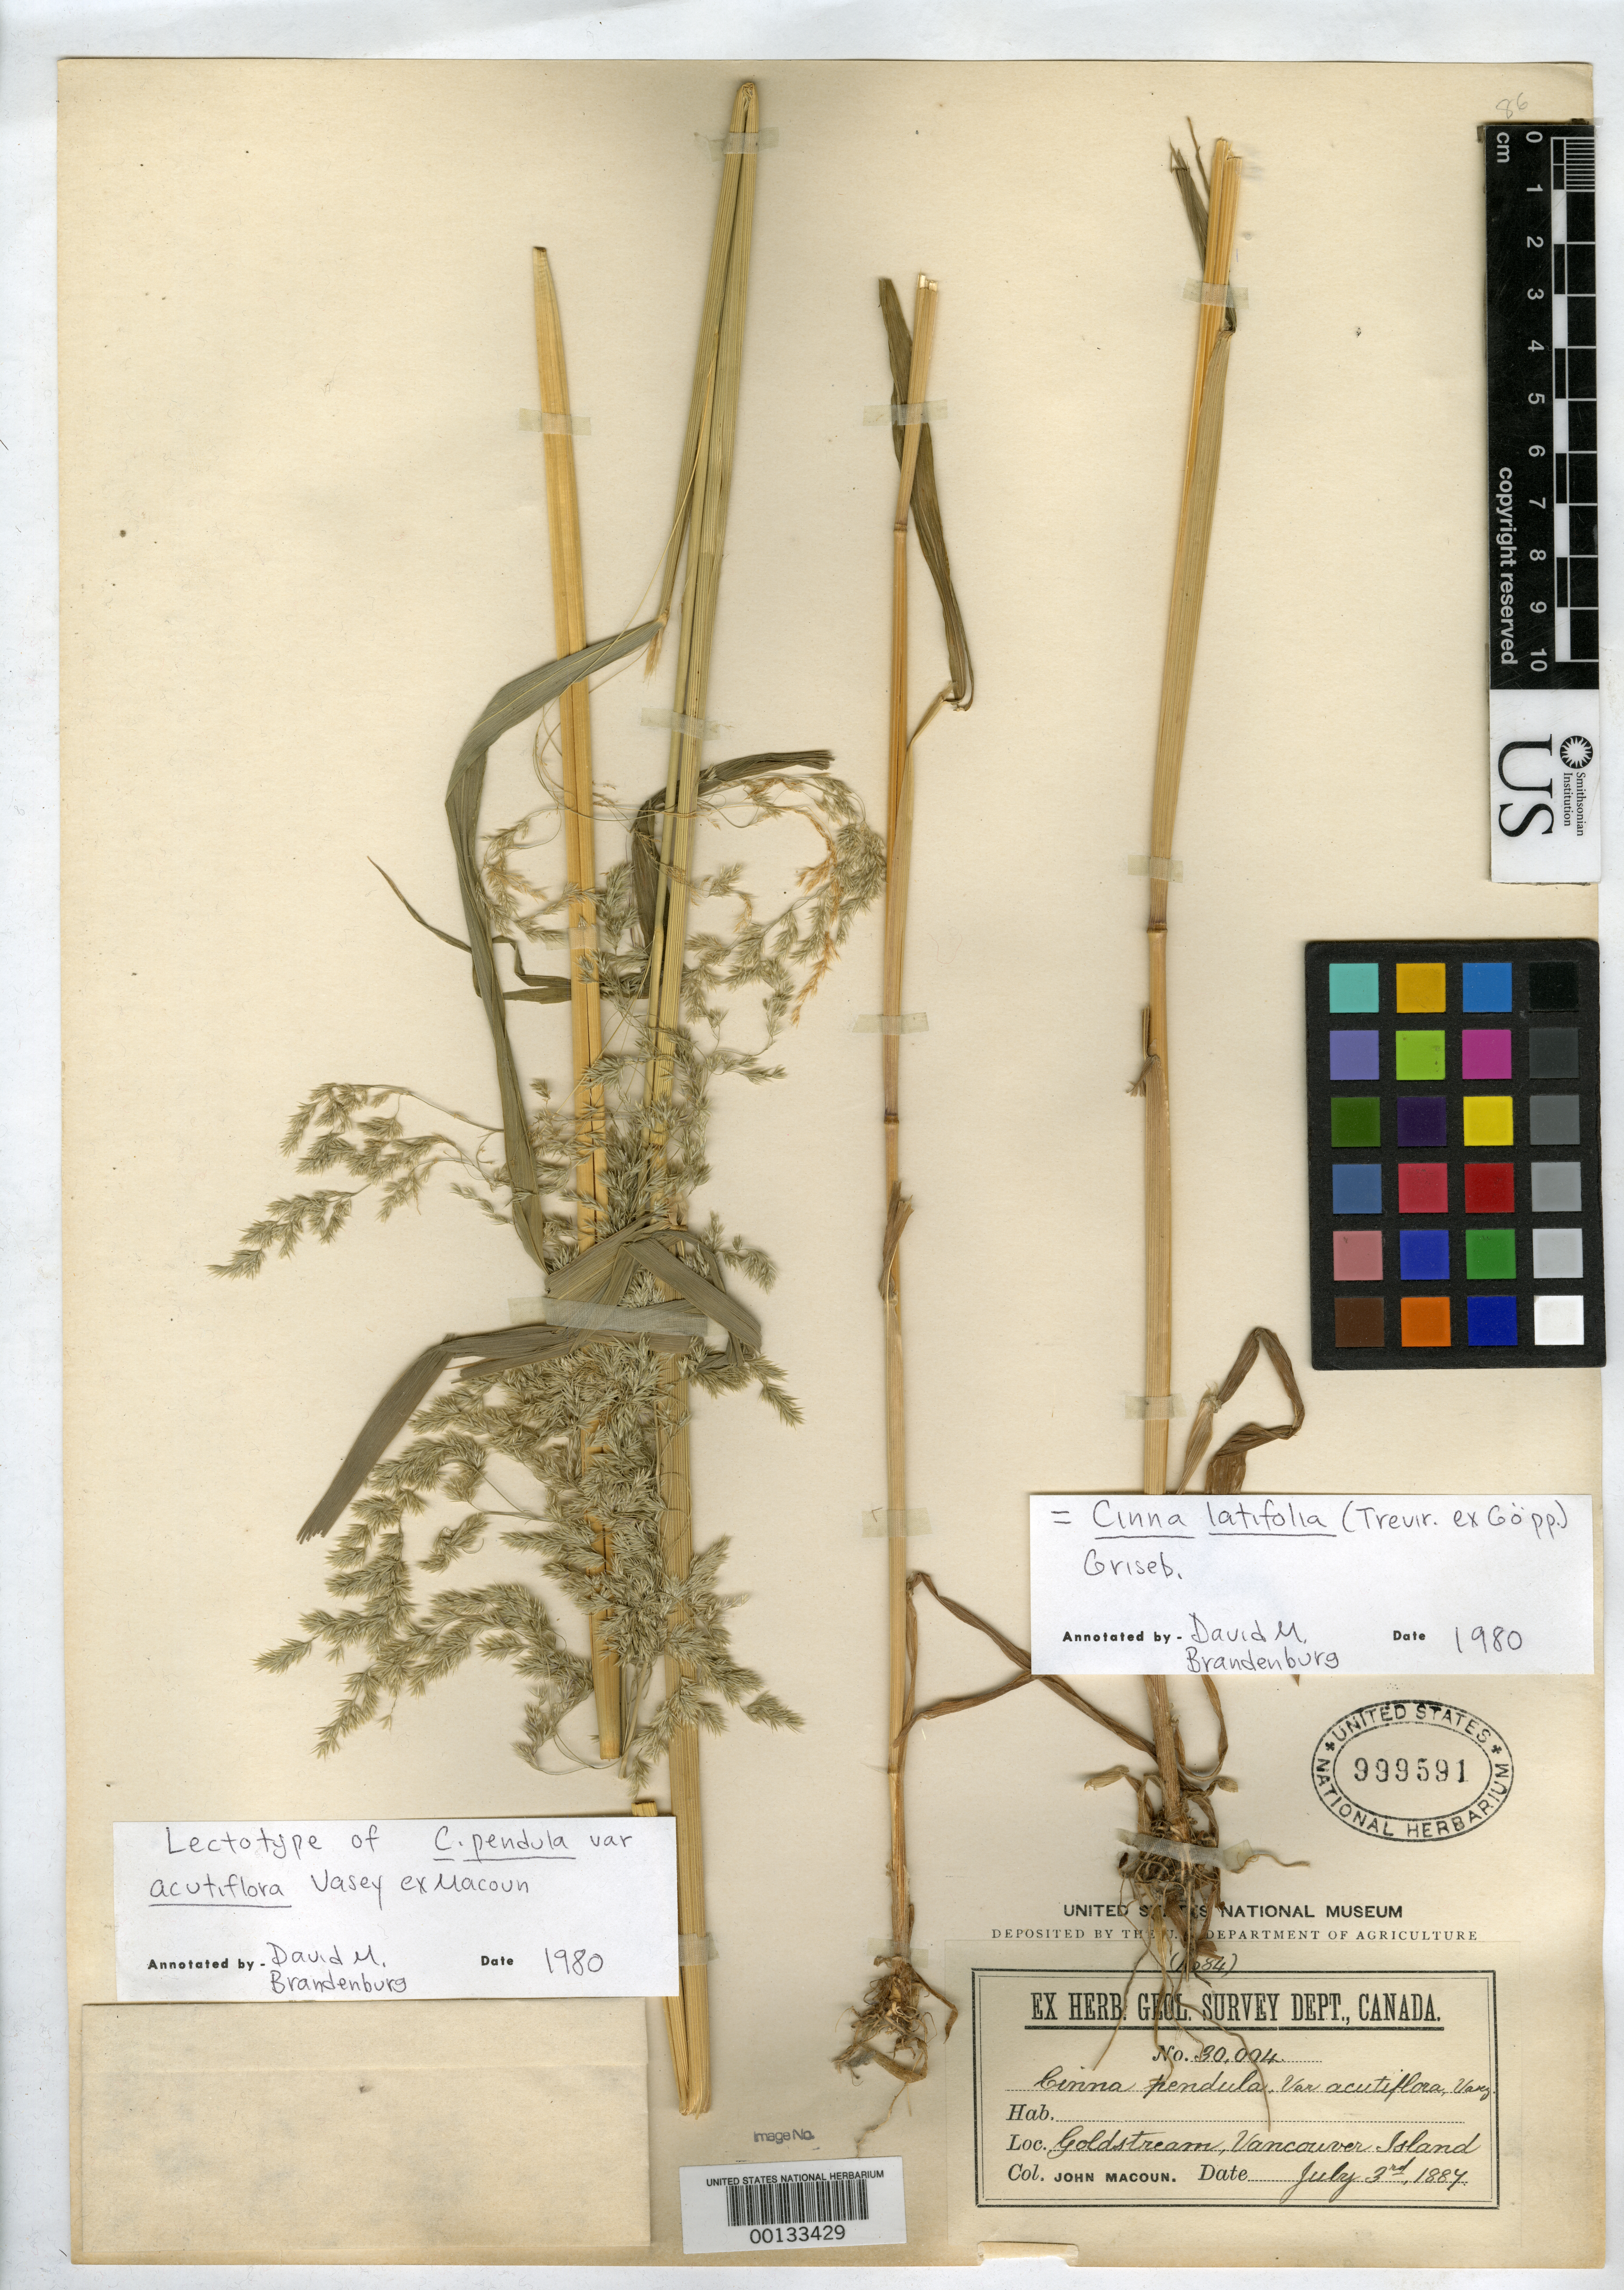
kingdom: Plantae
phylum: Tracheophyta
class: Liliopsida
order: Poales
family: Poaceae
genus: Cinna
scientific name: Cinna pendula var. acutiflora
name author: Vasey ex Macoun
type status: Lectotype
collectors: J. Macoun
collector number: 30004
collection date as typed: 03 Jul 1884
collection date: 1884-07-03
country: Canada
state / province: British Columbia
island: Vancouver Island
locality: Goldstream.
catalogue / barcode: US 999591